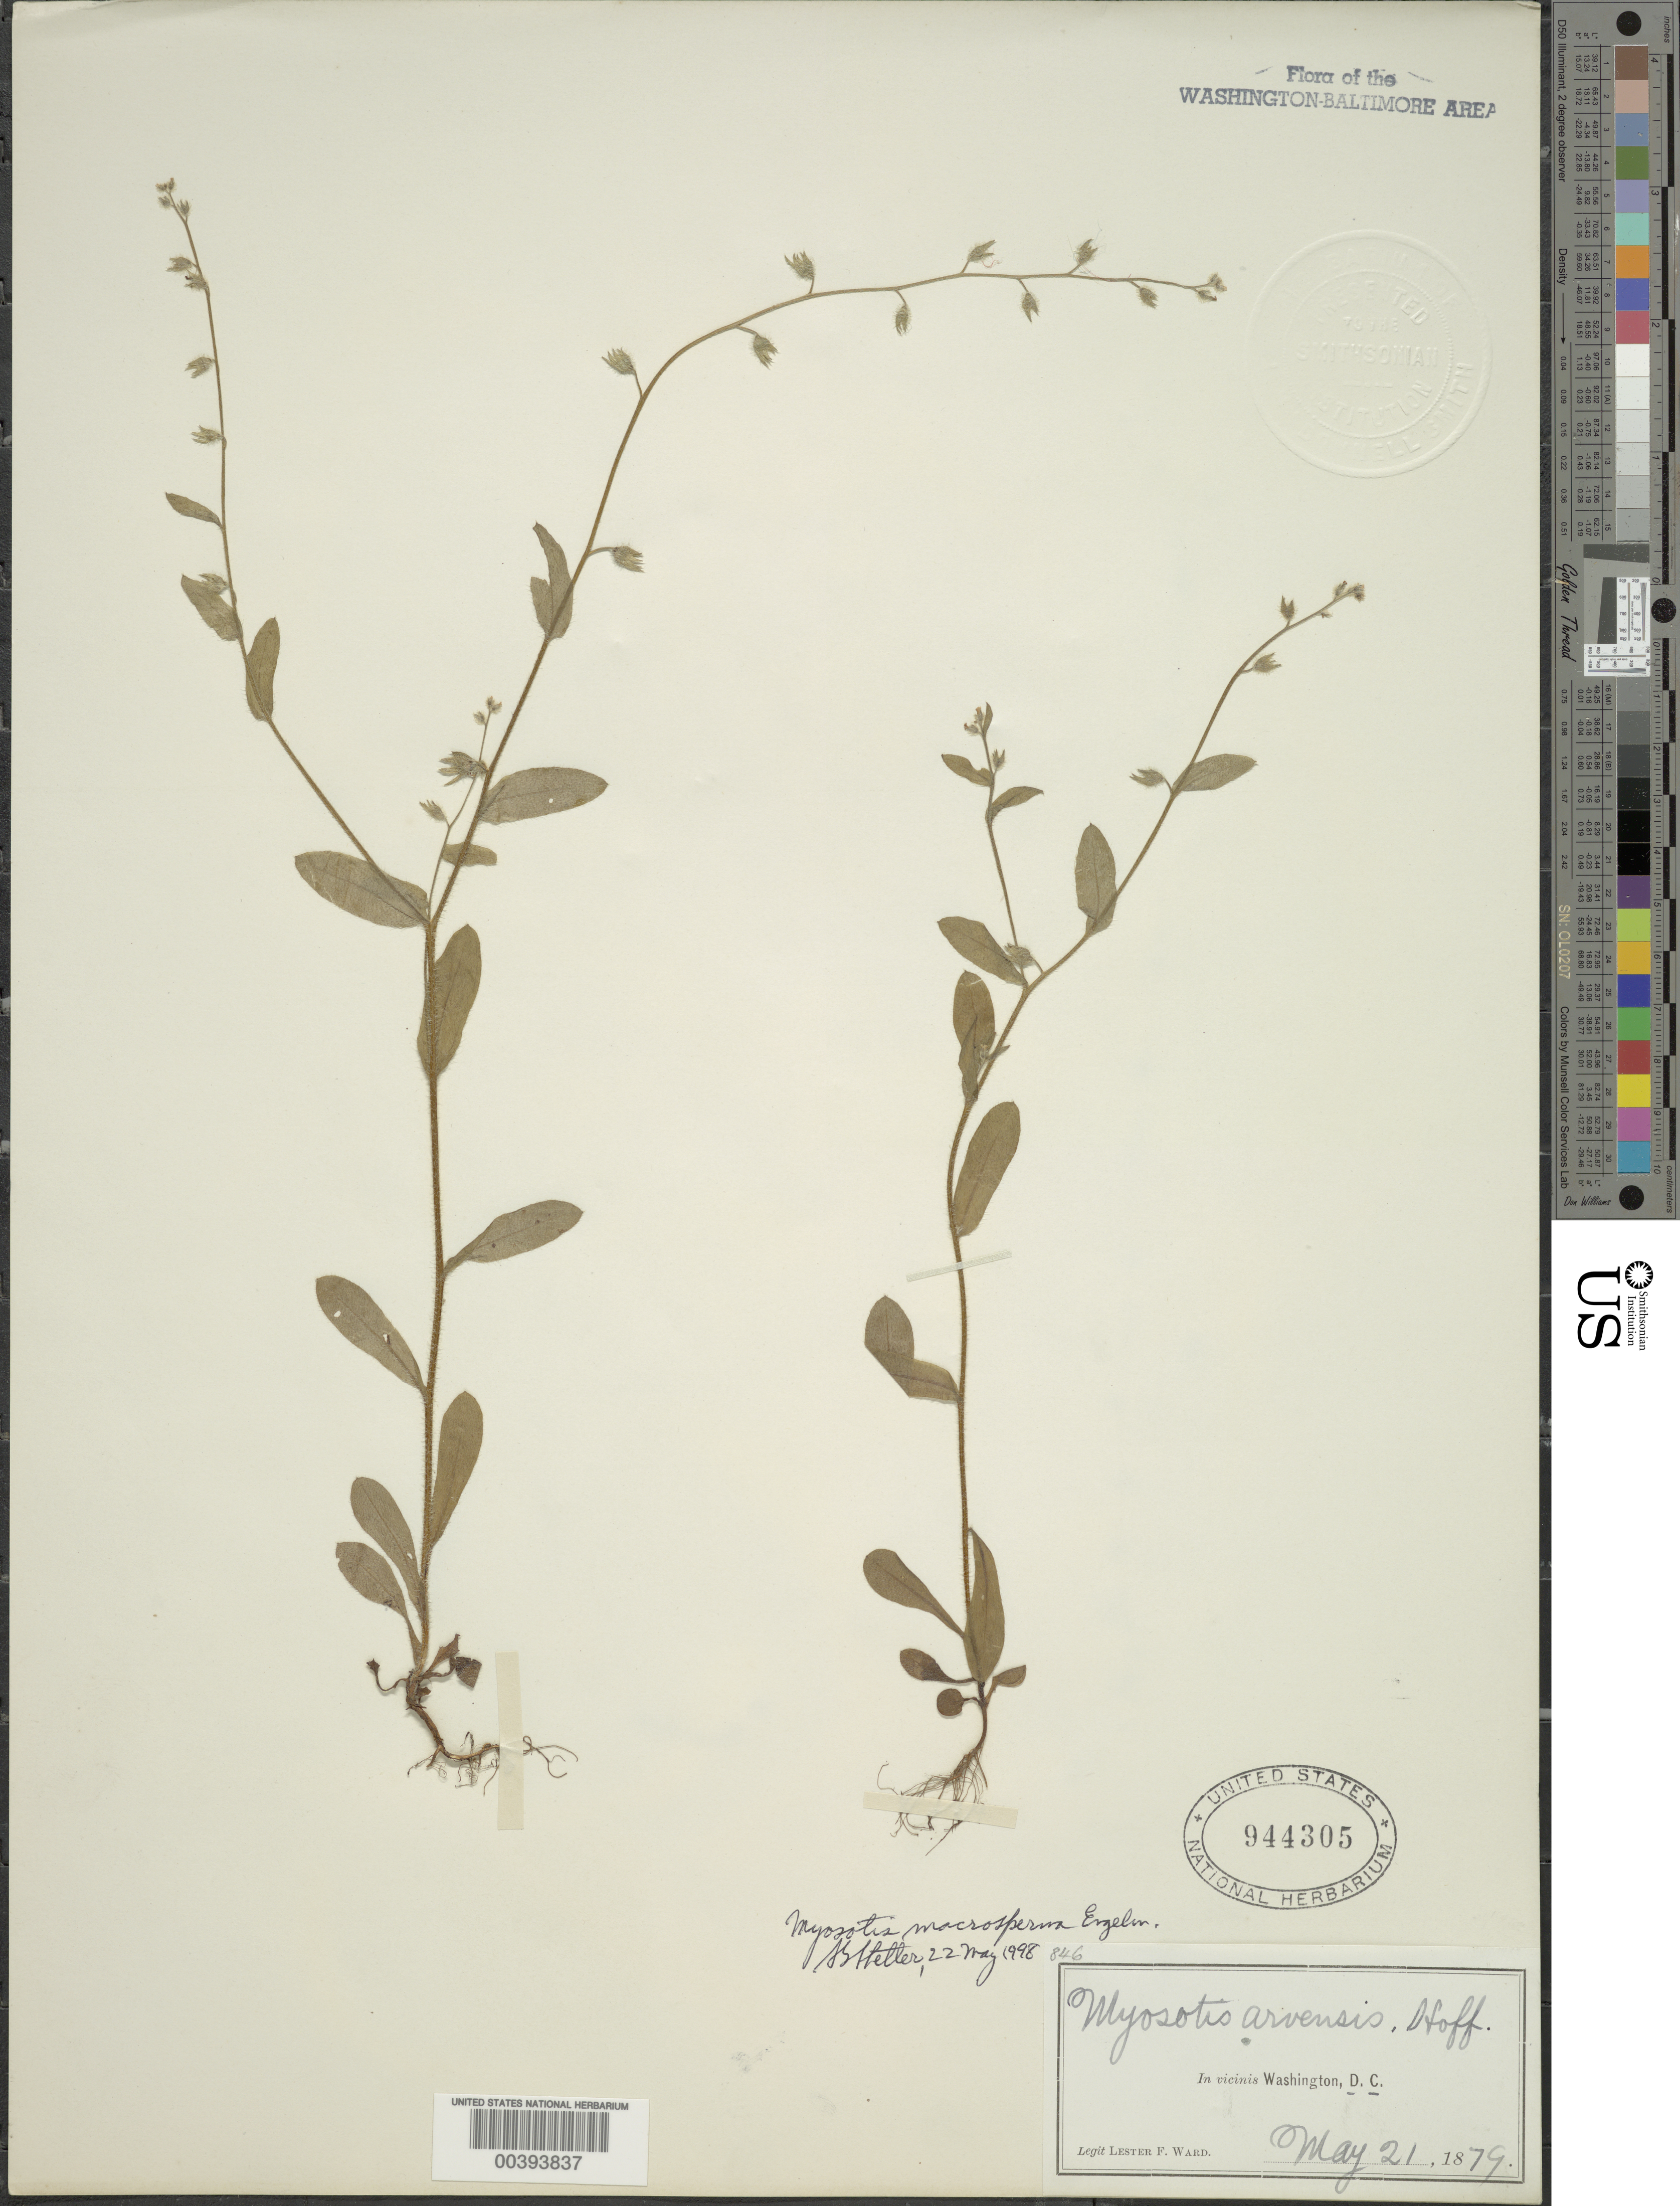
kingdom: Plantae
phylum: Tracheophyta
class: Magnoliopsida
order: Boraginales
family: Boraginaceae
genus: Myosotis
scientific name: Myosotis macrosperma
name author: Engelm.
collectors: L. F. Ward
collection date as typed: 21 May 1879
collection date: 1879-05-21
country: United States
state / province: District of Columbia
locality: Washington DC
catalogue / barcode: US 944305